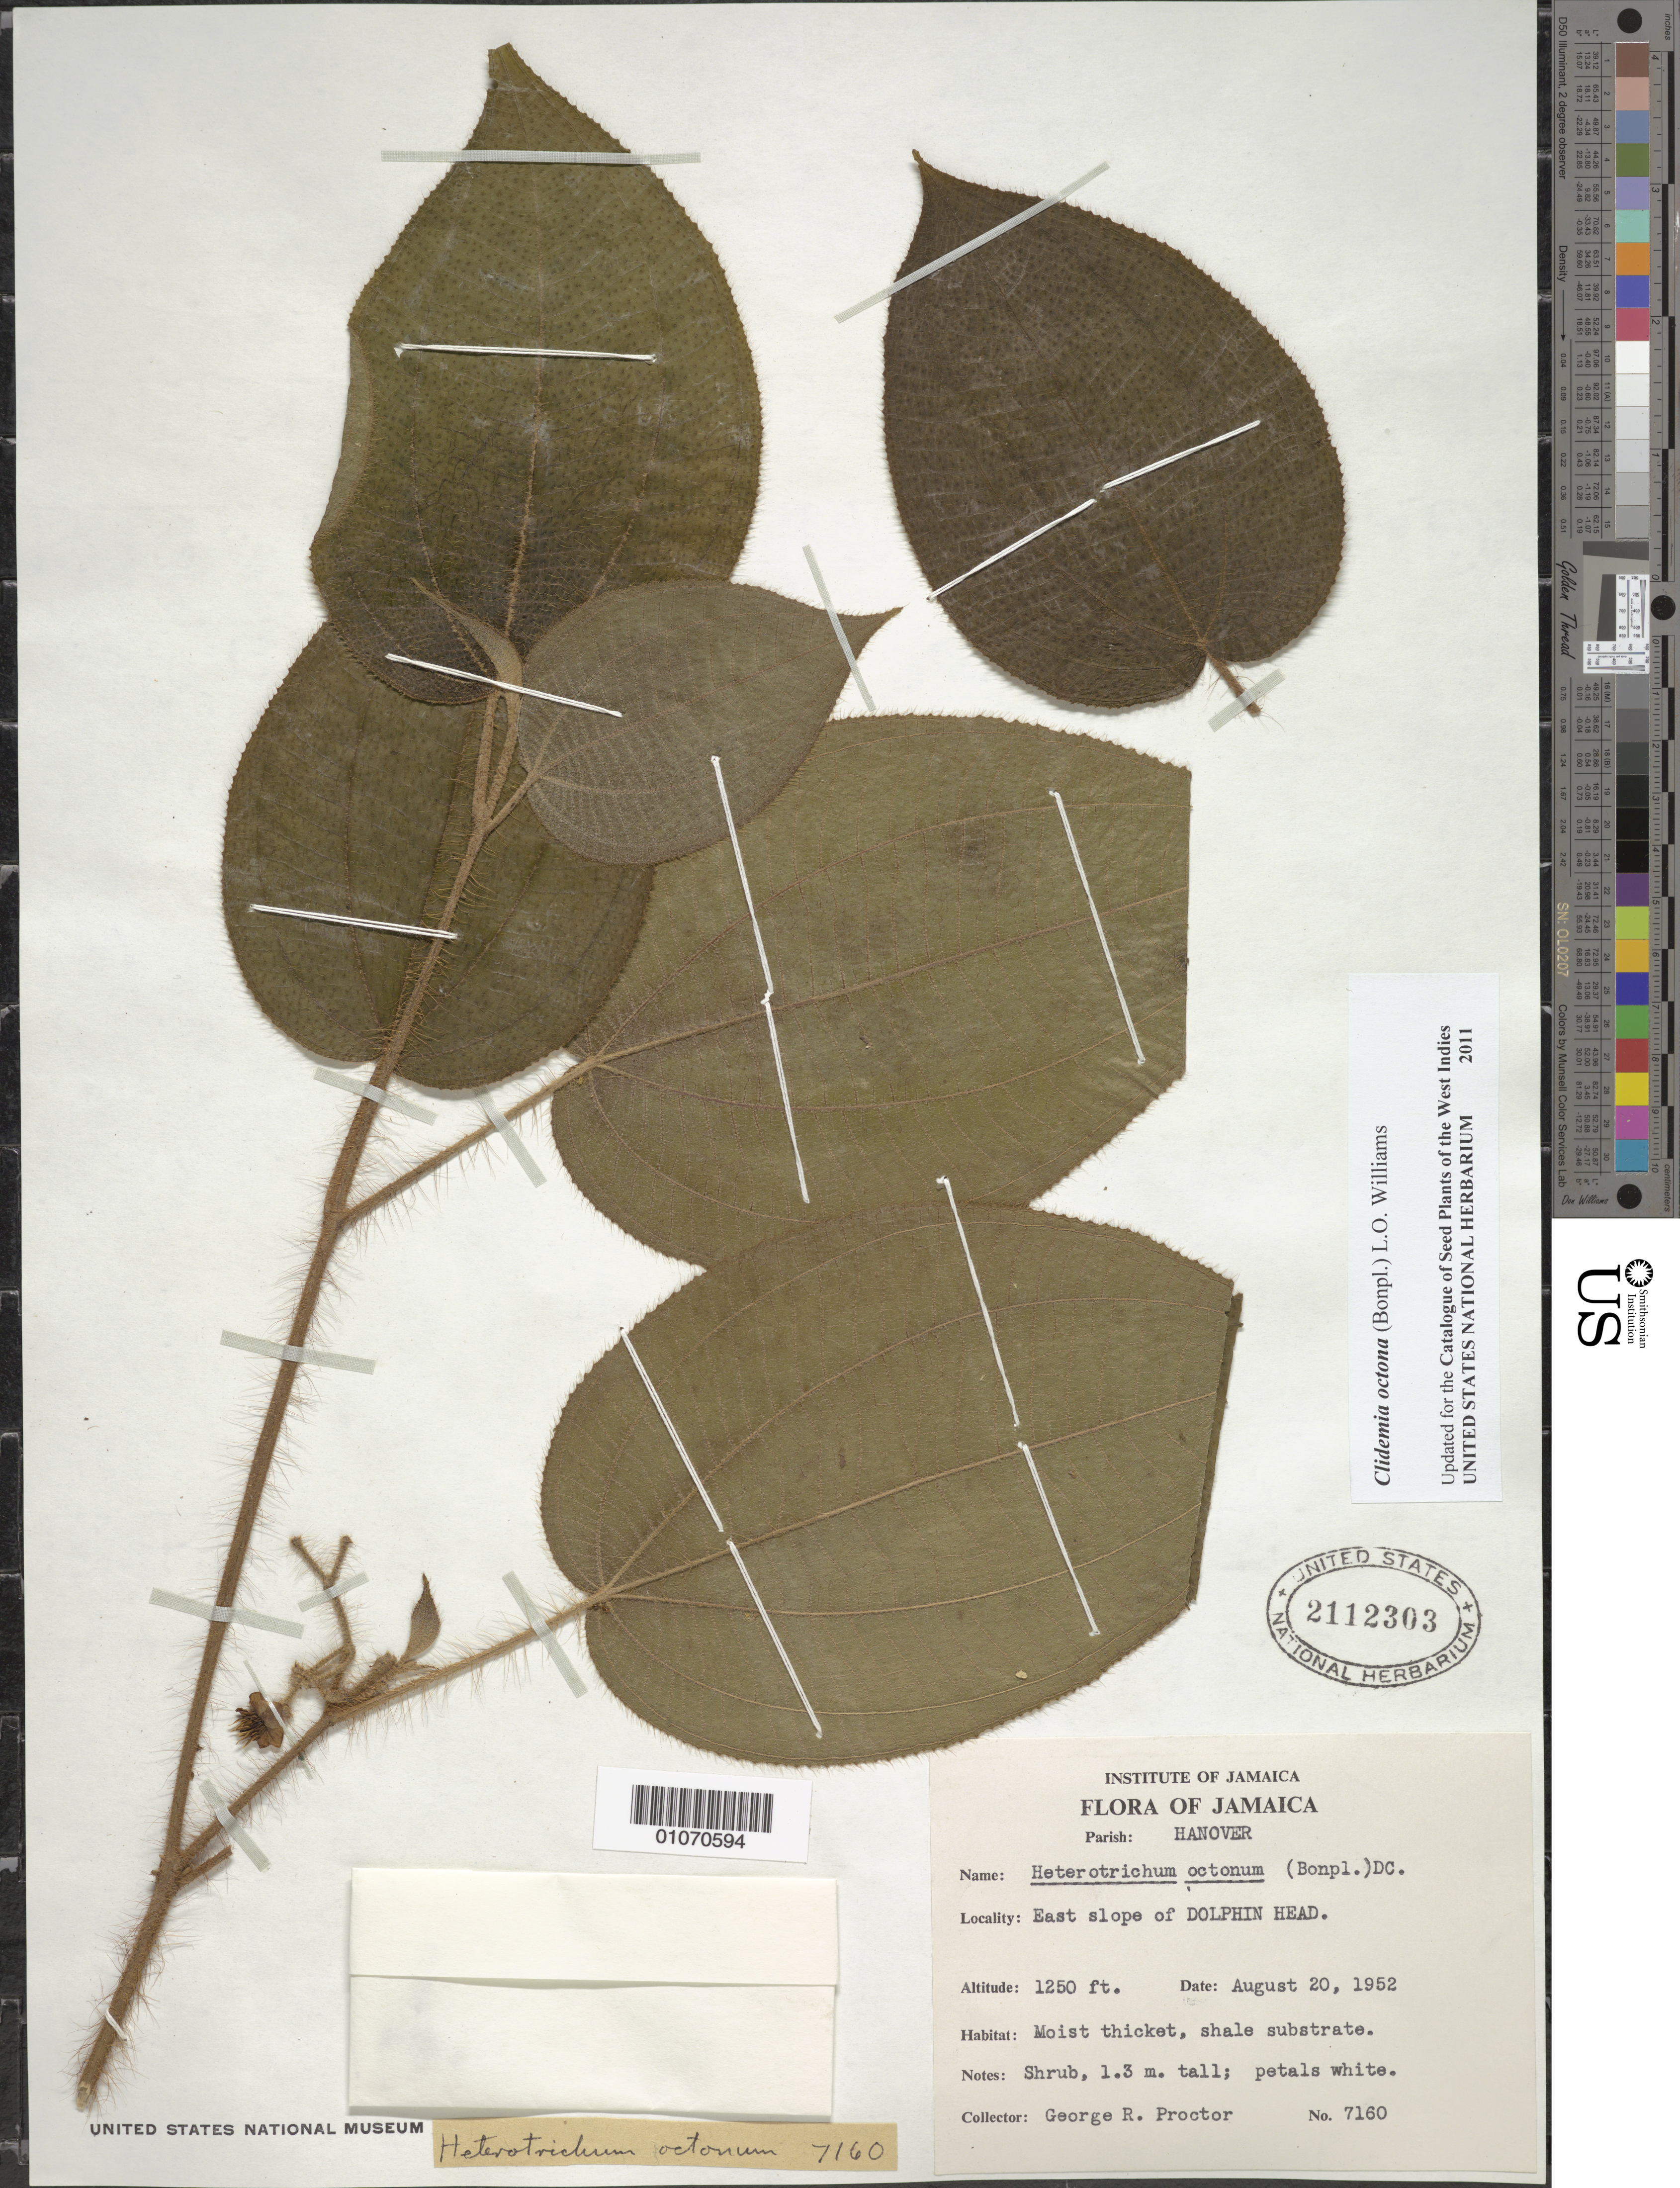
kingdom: Plantae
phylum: Tracheophyta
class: Magnoliopsida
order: Myrtales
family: Melastomataceae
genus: Clidemia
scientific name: Clidemia octona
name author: (Bonpl.) L.O. Williams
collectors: G. R. Proctor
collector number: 7160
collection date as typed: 20 Aug 1952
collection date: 1952-08-20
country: Jamaica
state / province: Hanover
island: Jamaica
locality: Dolphin Head, E slope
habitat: Moist thicket, shale substrate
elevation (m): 381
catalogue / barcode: US 2112303